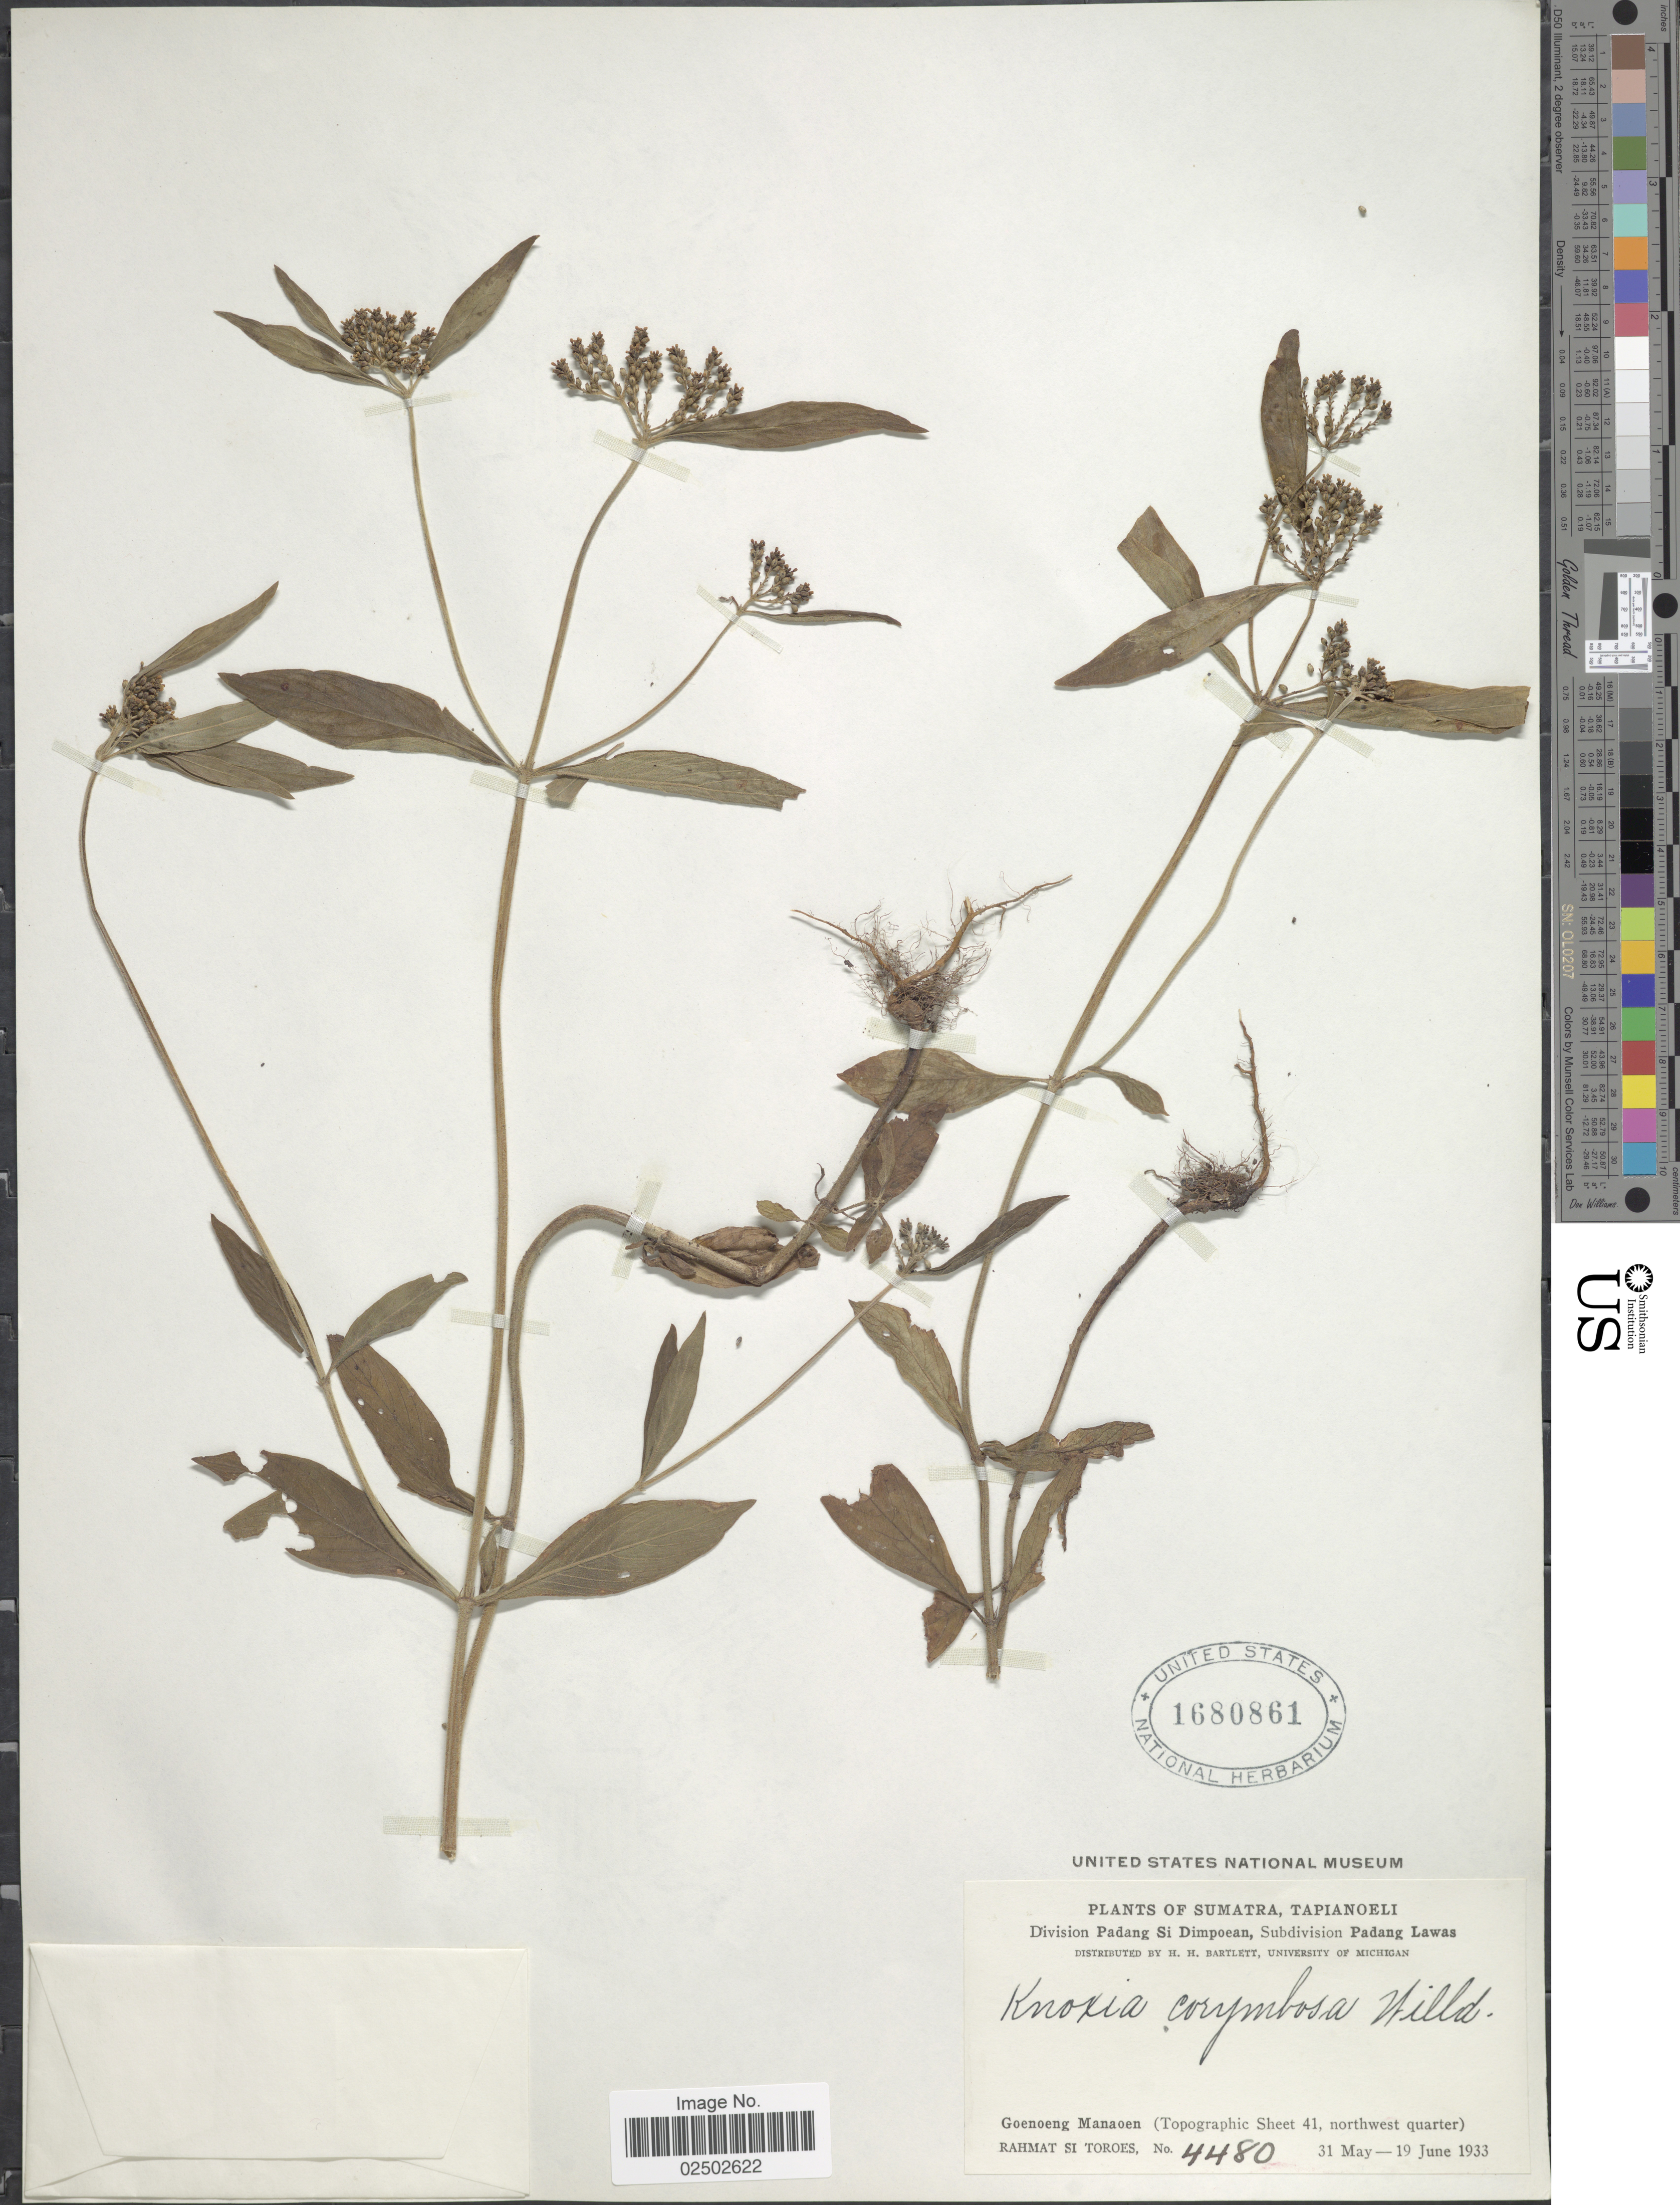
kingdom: Plantae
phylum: Tracheophyta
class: Magnoliopsida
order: Gentianales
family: Rubiaceae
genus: Knoxia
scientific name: Knoxia corymbosa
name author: Willd.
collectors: Rahmat Si Boeea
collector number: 4480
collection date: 1933-05-31/1933-06-19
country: Indonesia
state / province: Sumatra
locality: Tapianoeli. Division Padang Si Dimpoean, Subdivision Padang Lawas. Goenoeng Manaoen (Topographic Sheet 41, northwest quarter)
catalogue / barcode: US 1680861